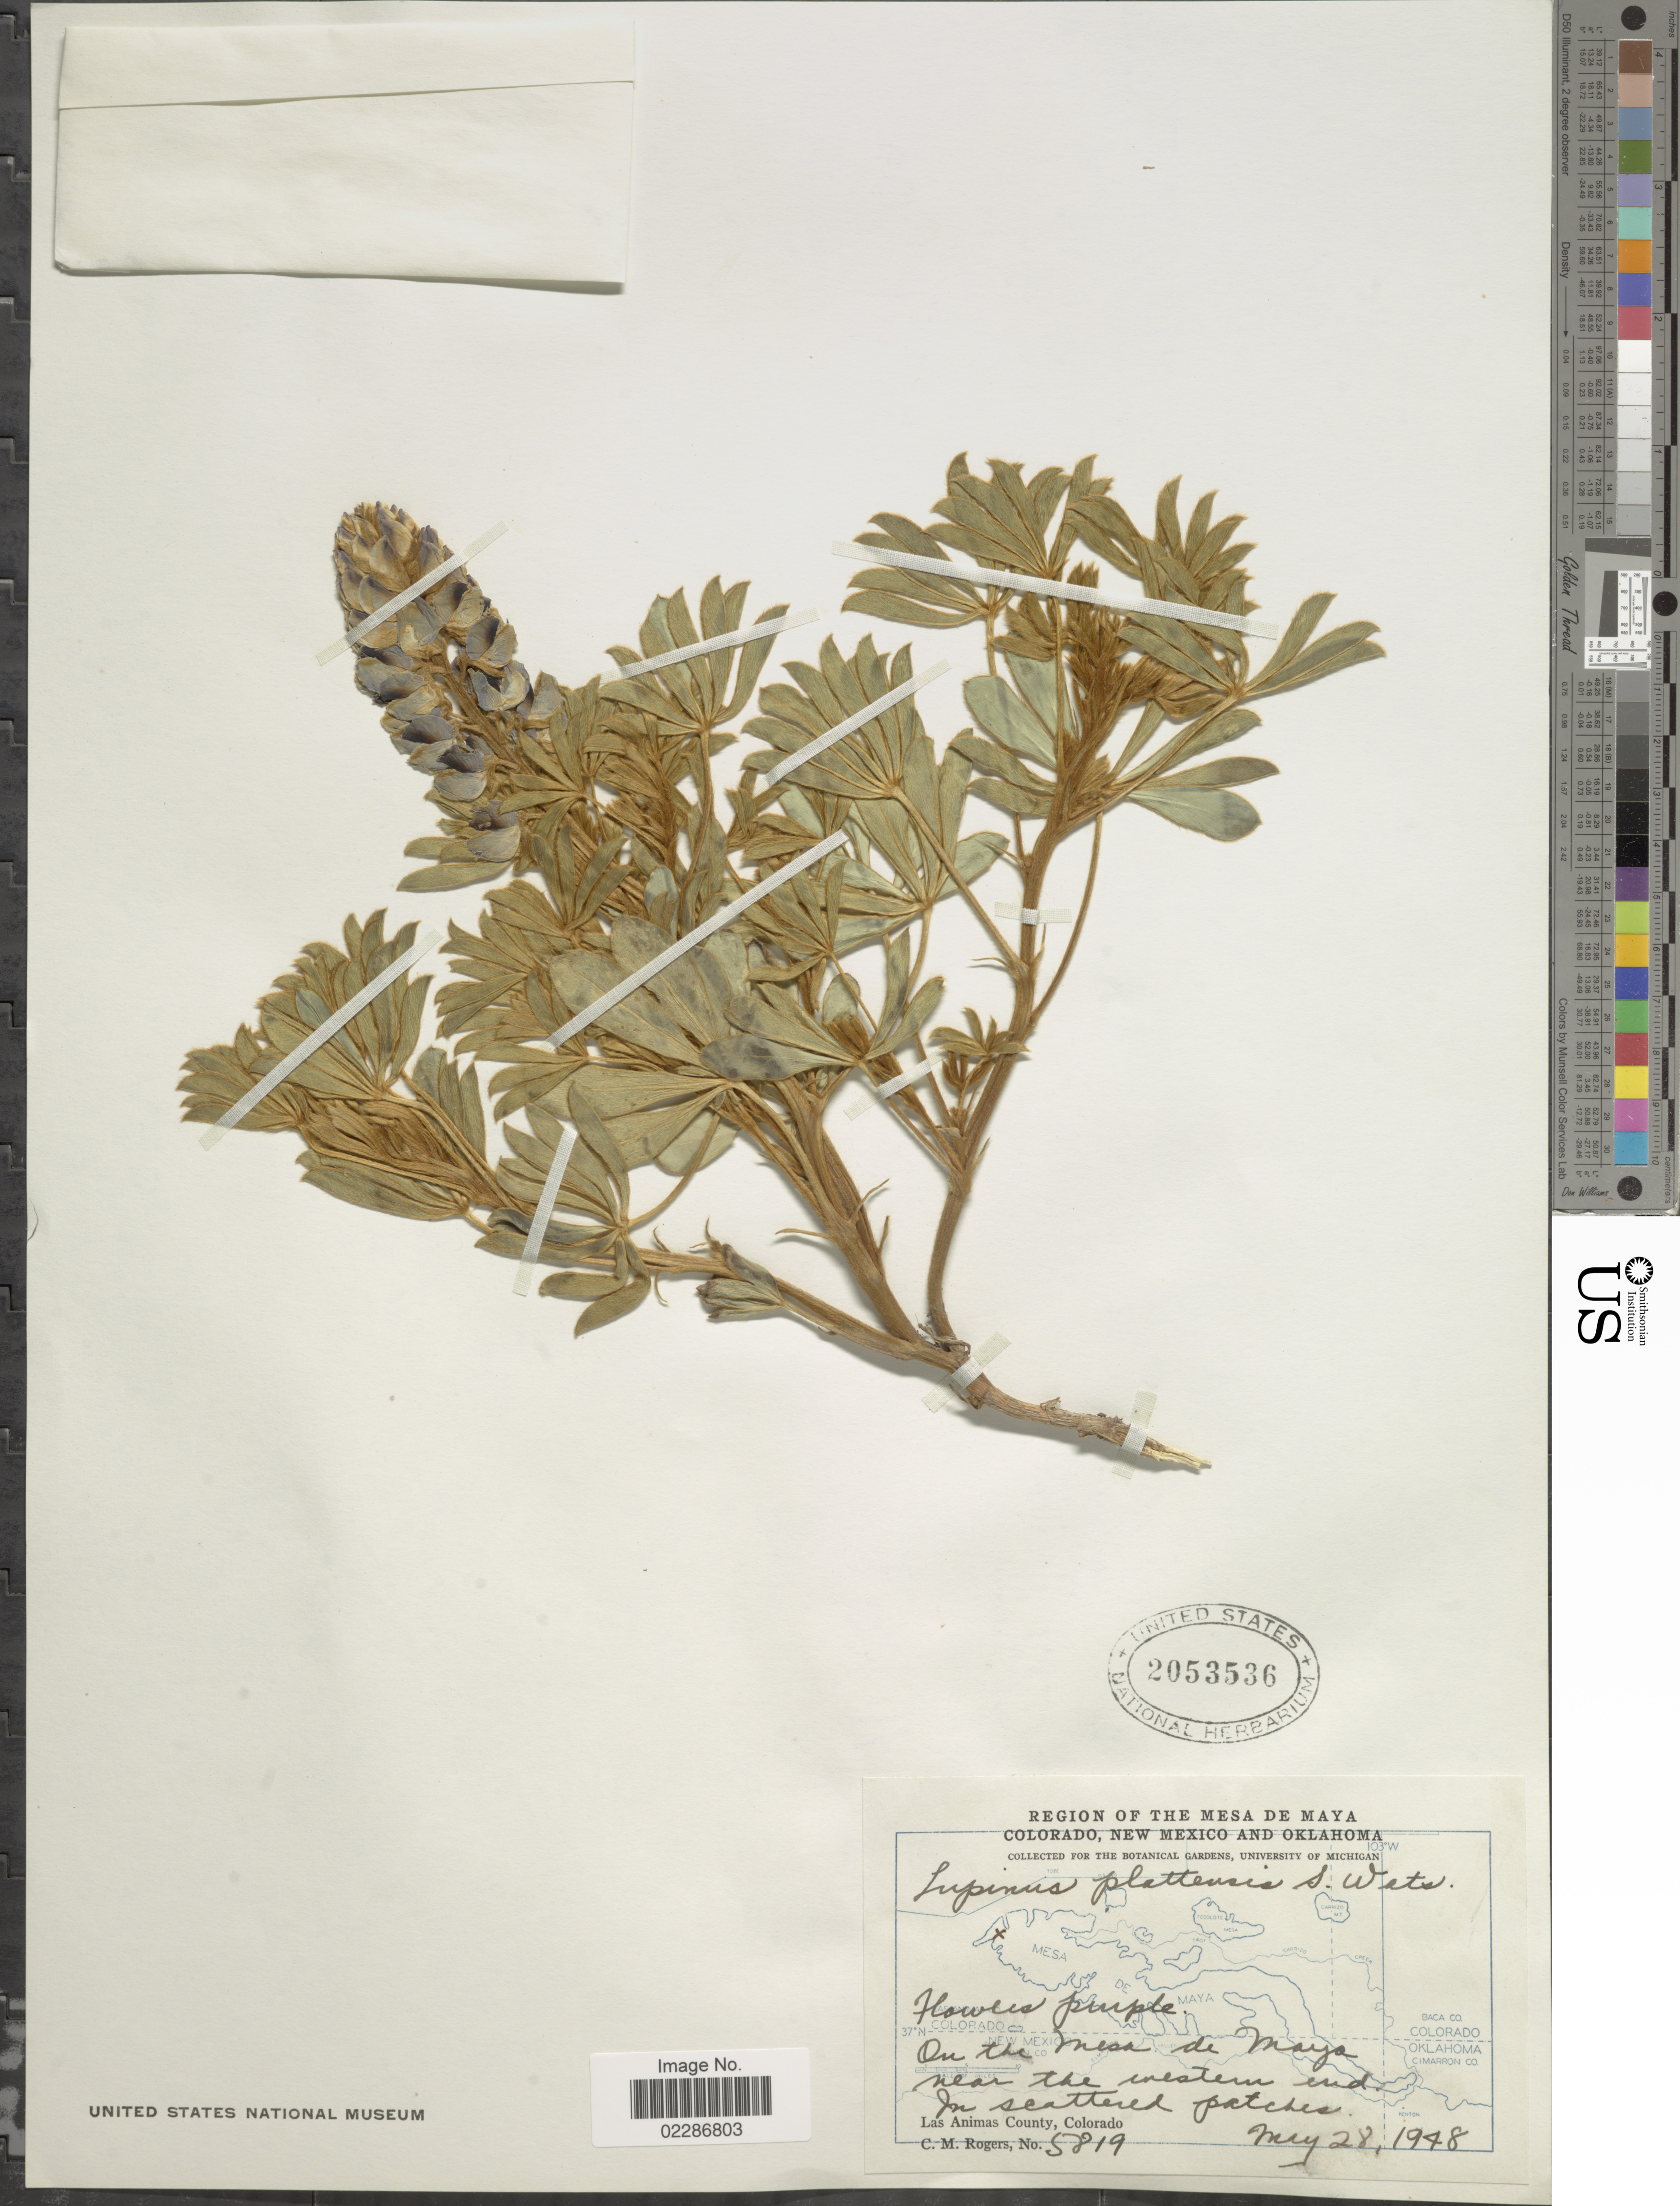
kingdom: Plantae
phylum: Tracheophyta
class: Magnoliopsida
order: Fabales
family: Fabaceae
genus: Lupinus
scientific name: Lupinus plattensis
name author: S. Watson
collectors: C. M. Rogers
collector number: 5819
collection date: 1948-05-28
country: United States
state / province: Colorado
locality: Region of the Mesa de Maya, On the mesa de Maya near the western end, In scattered patches, las Animas County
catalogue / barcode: US 2053536